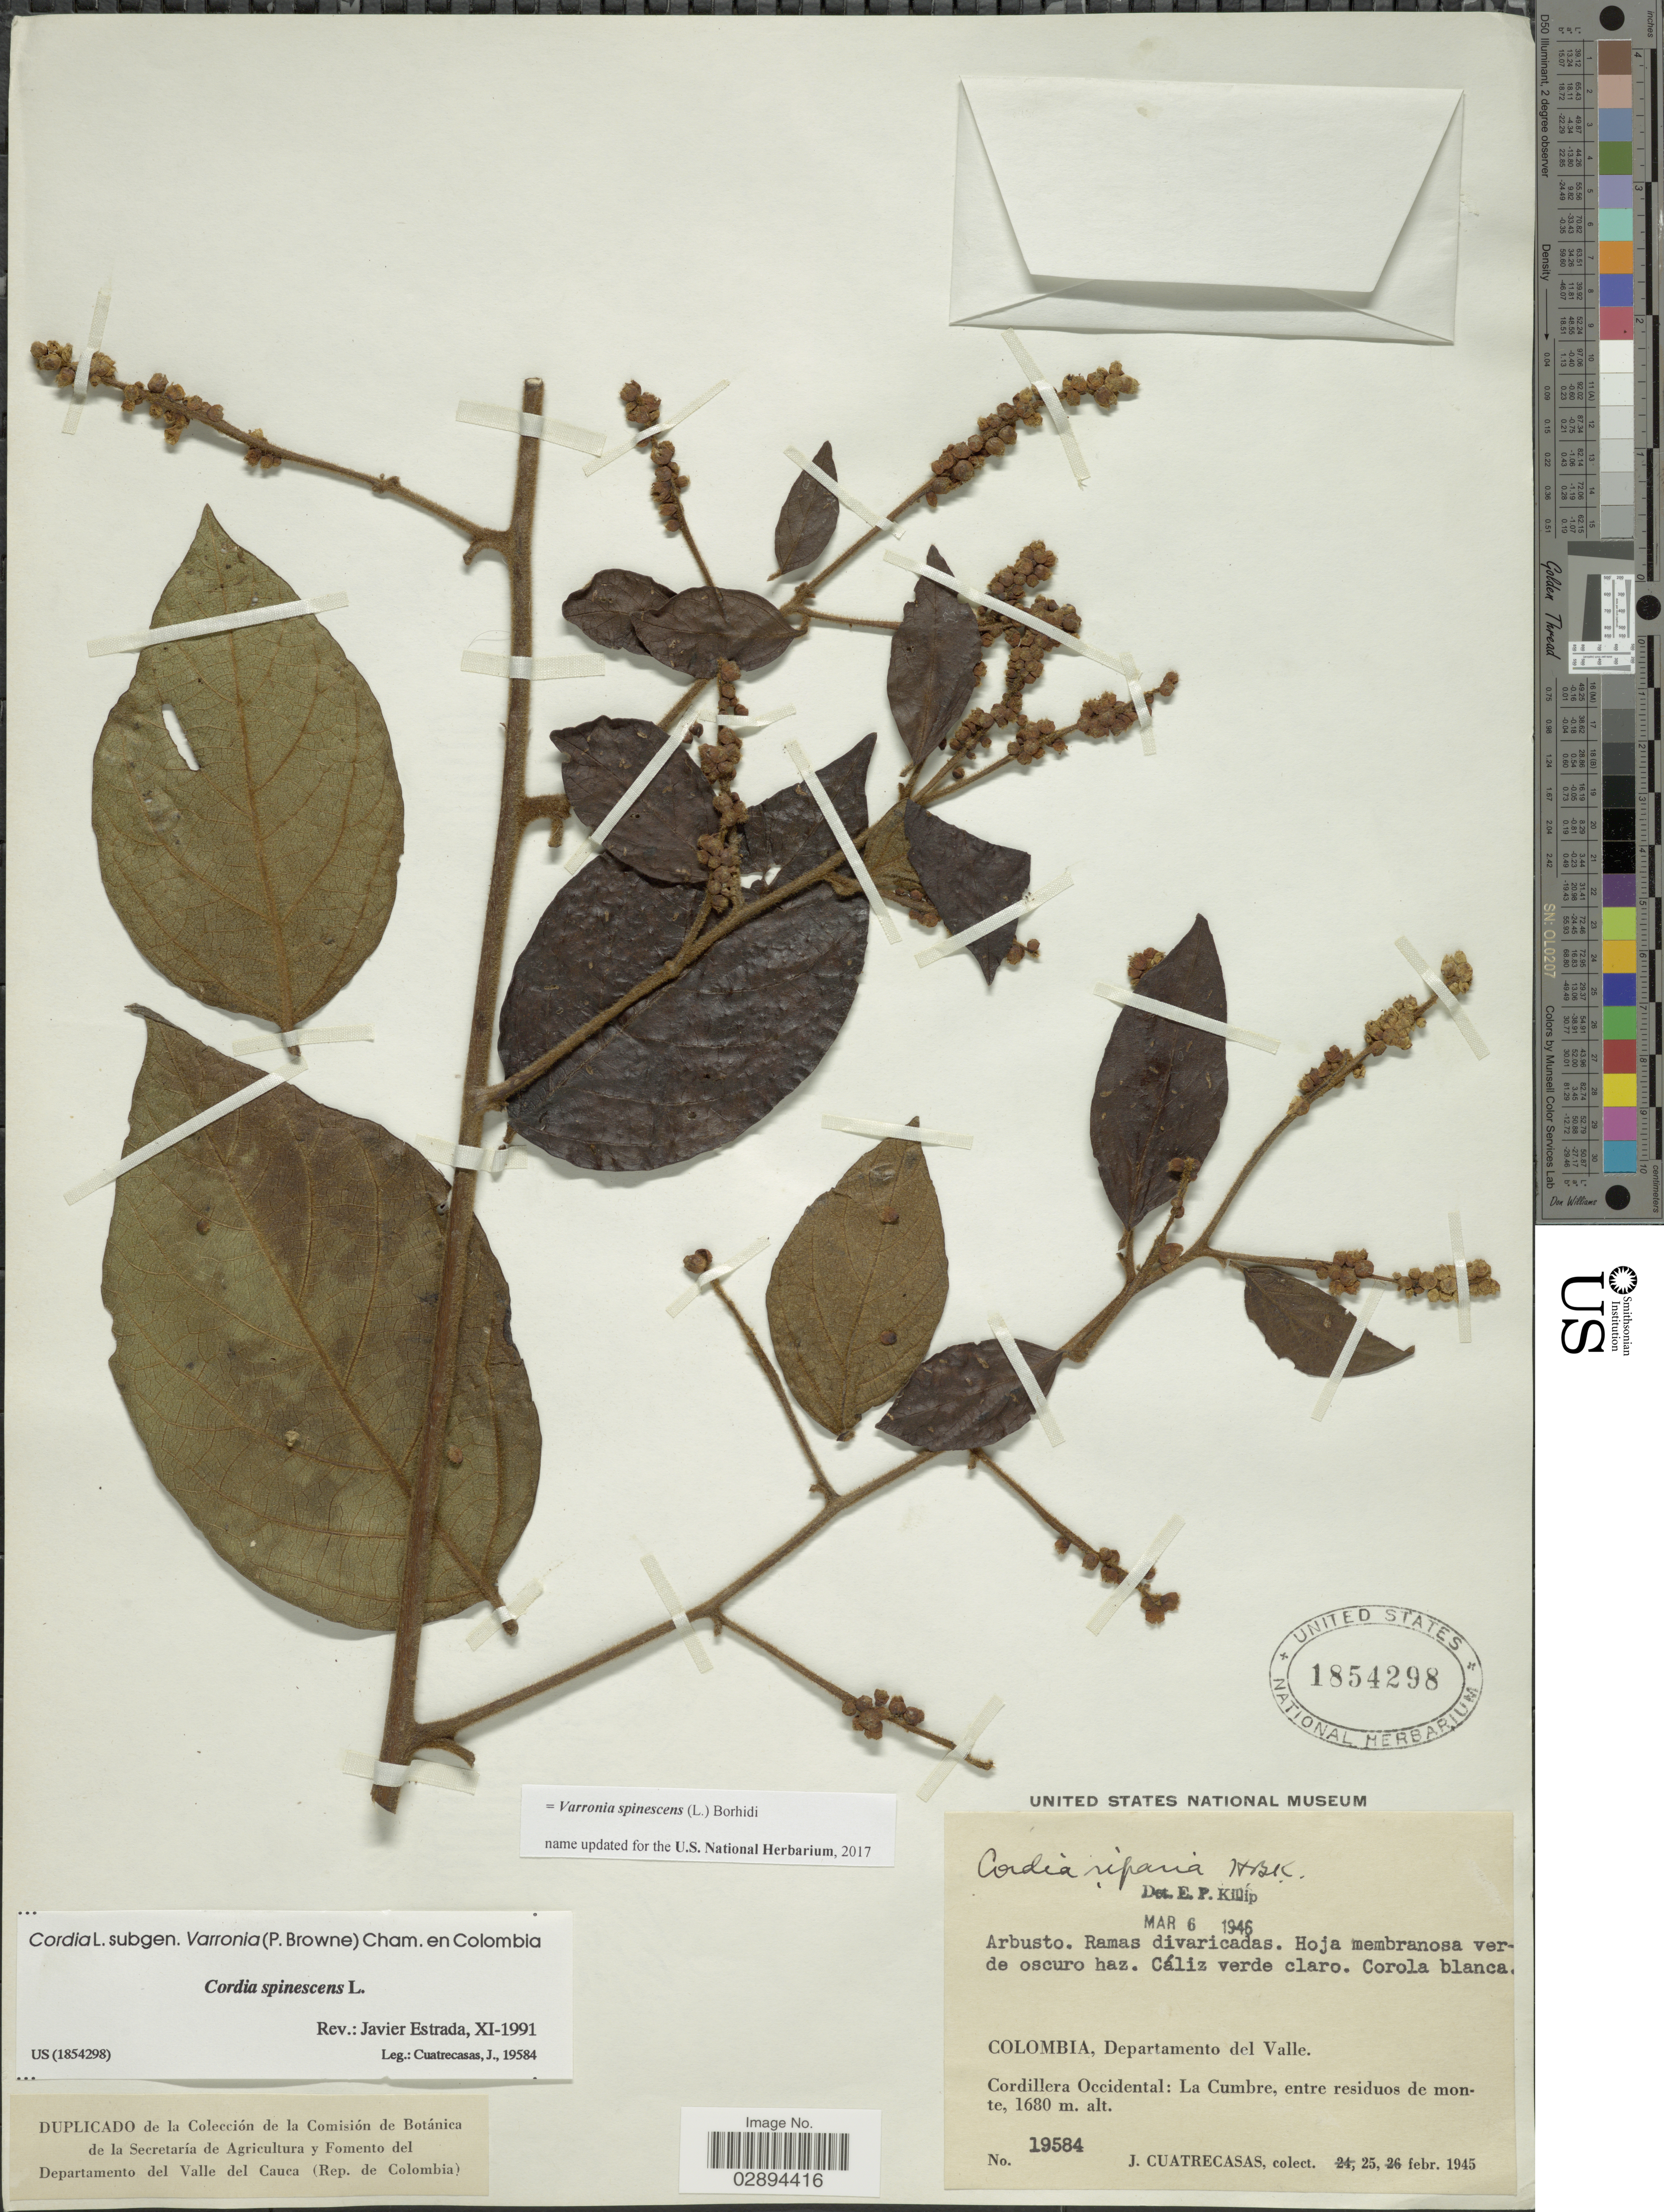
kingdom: Plantae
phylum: Tracheophyta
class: Magnoliopsida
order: Boraginales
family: Cordiaceae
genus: Varronia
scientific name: Varronia spinescens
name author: (L.) Borhidi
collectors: J. Cuatrecasas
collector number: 19584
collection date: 1945-02-25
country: Colombia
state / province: Valle del Cauca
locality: Departamento del Valle, Cordillera Occidental, La Cumbre, entre residuos de monte.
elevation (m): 1680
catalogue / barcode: US 1854298